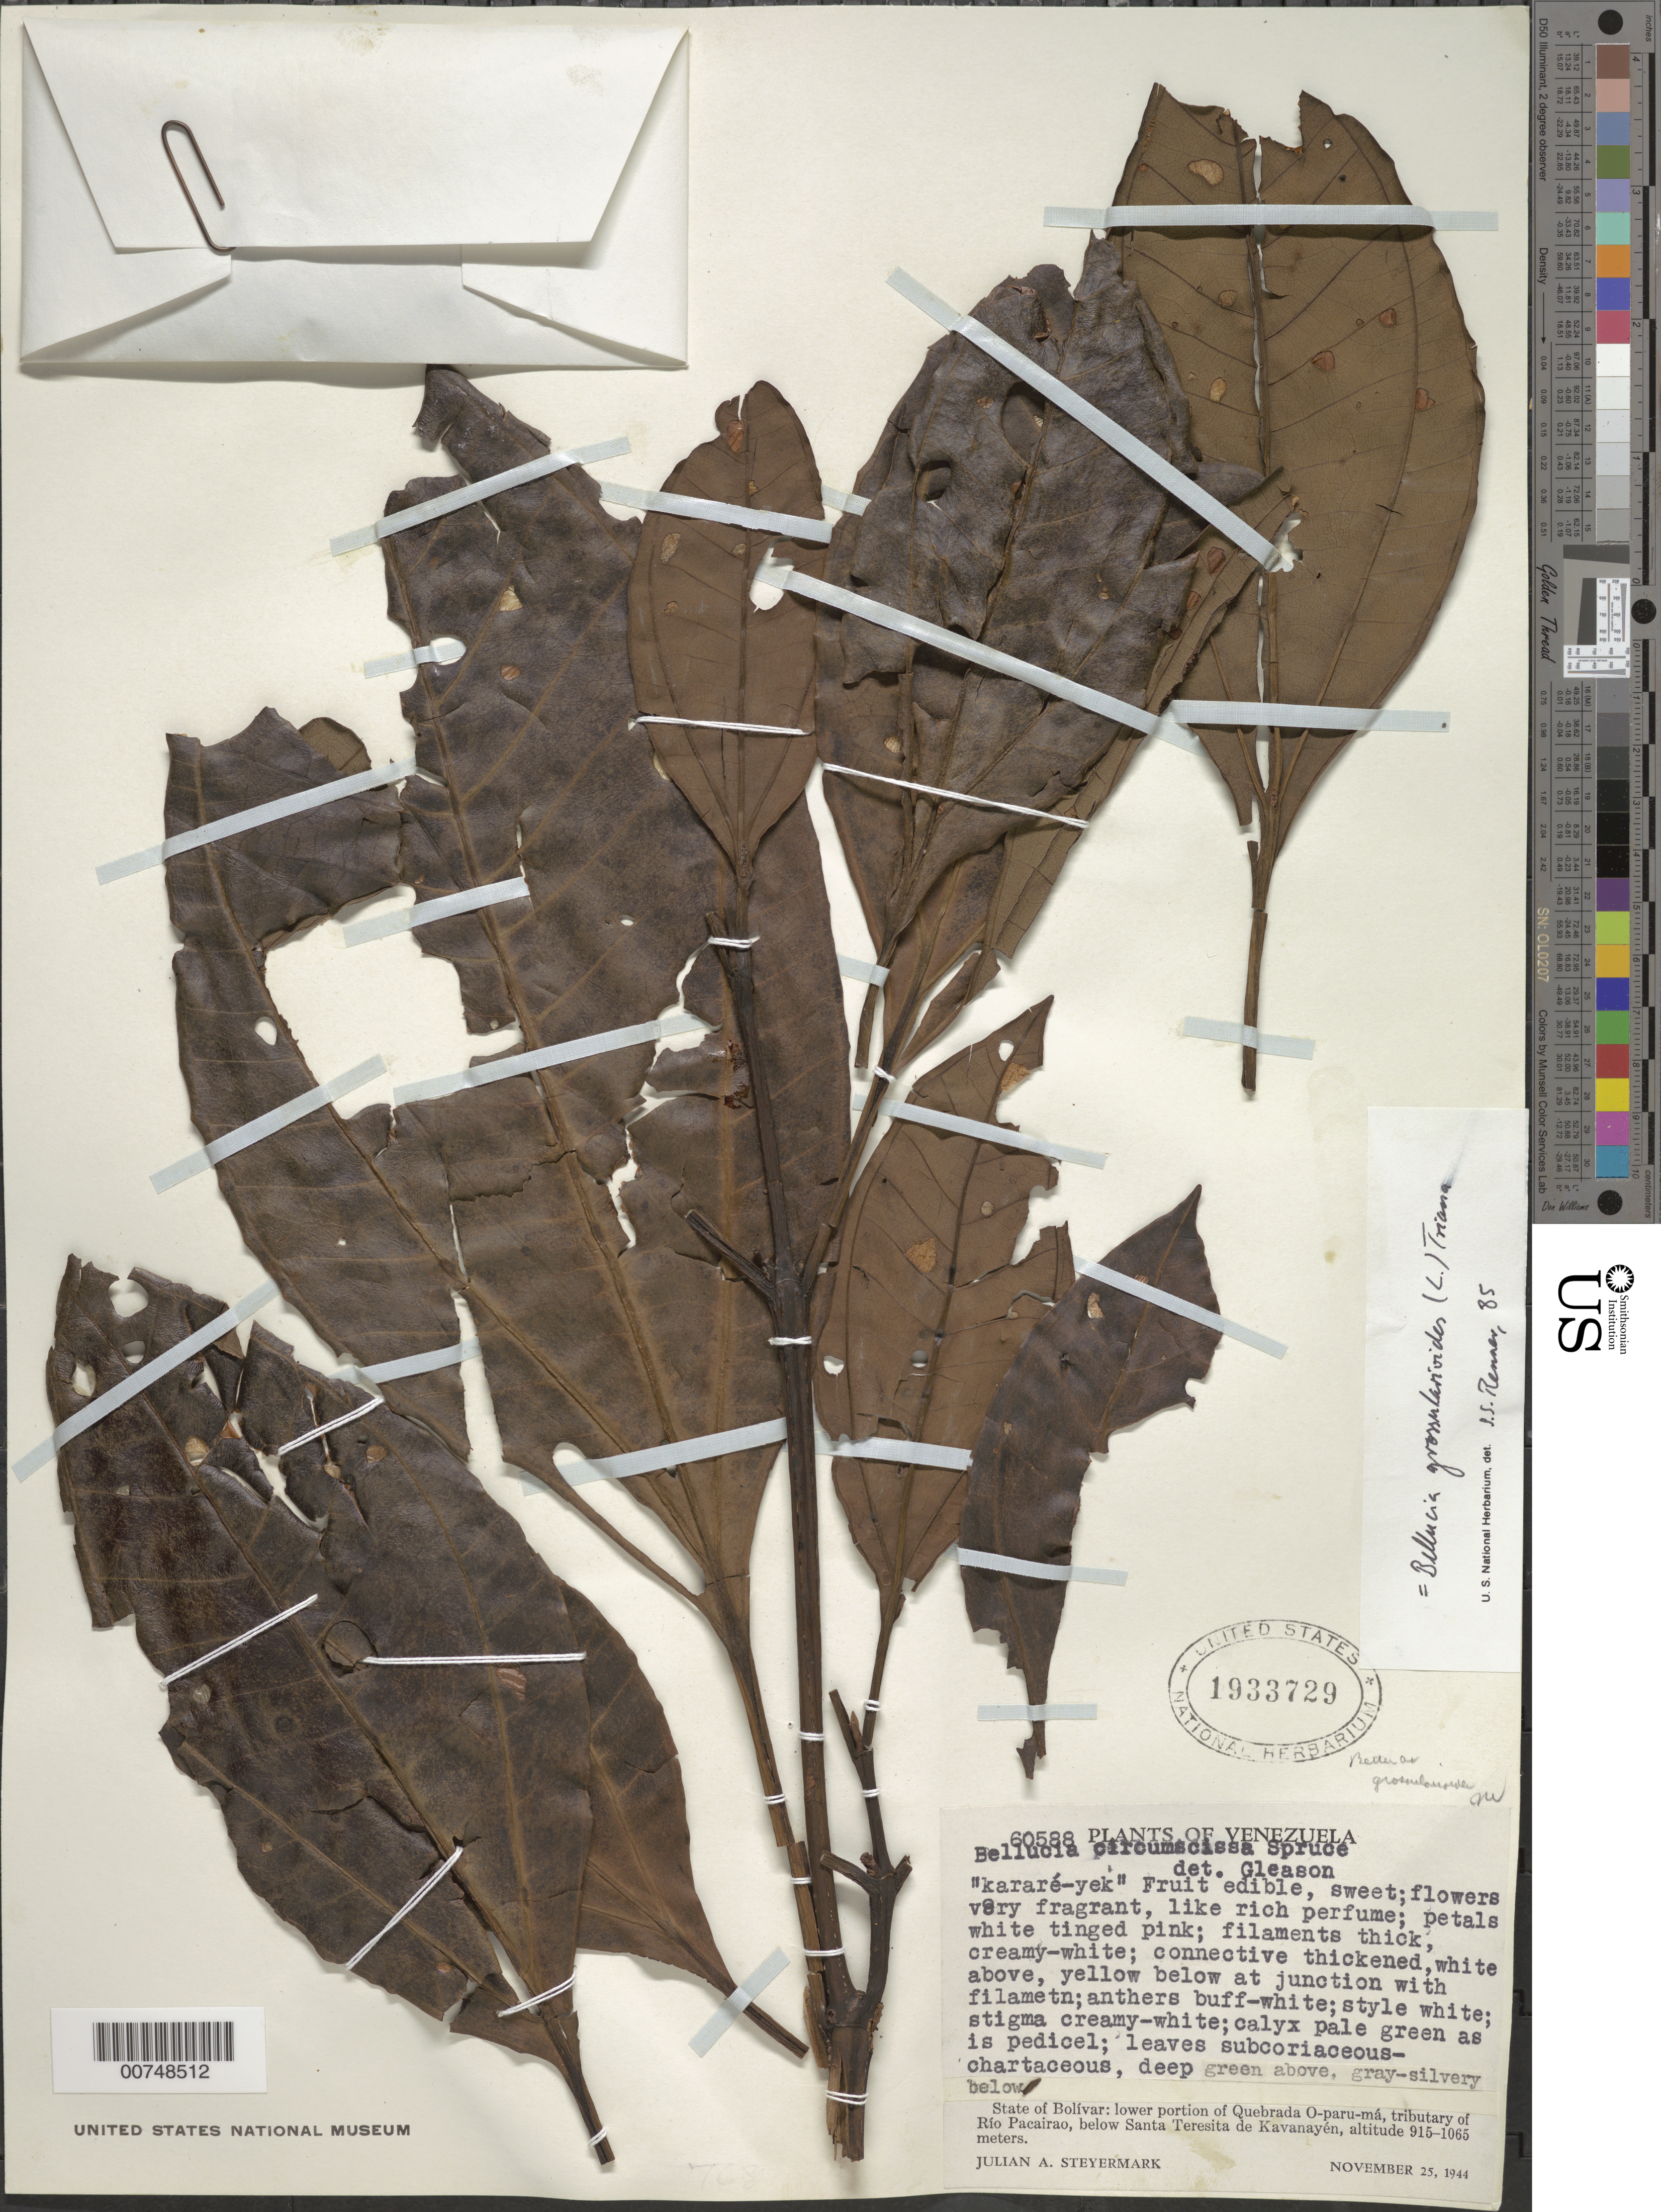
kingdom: Plantae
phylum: Tracheophyta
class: Magnoliopsida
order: Myrtales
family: Melastomataceae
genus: Bellucia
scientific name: Bellucia grossularioides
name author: (L.) Triana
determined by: Renner, --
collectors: J. Steyermark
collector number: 60588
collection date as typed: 25-Nov-44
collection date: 1944-11-25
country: Venezuela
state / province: Bolívar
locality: Quebrada O-paru-má, trib. of Río Pacairao, below Santa Teresita de Kavanayén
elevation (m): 915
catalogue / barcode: US 1933729